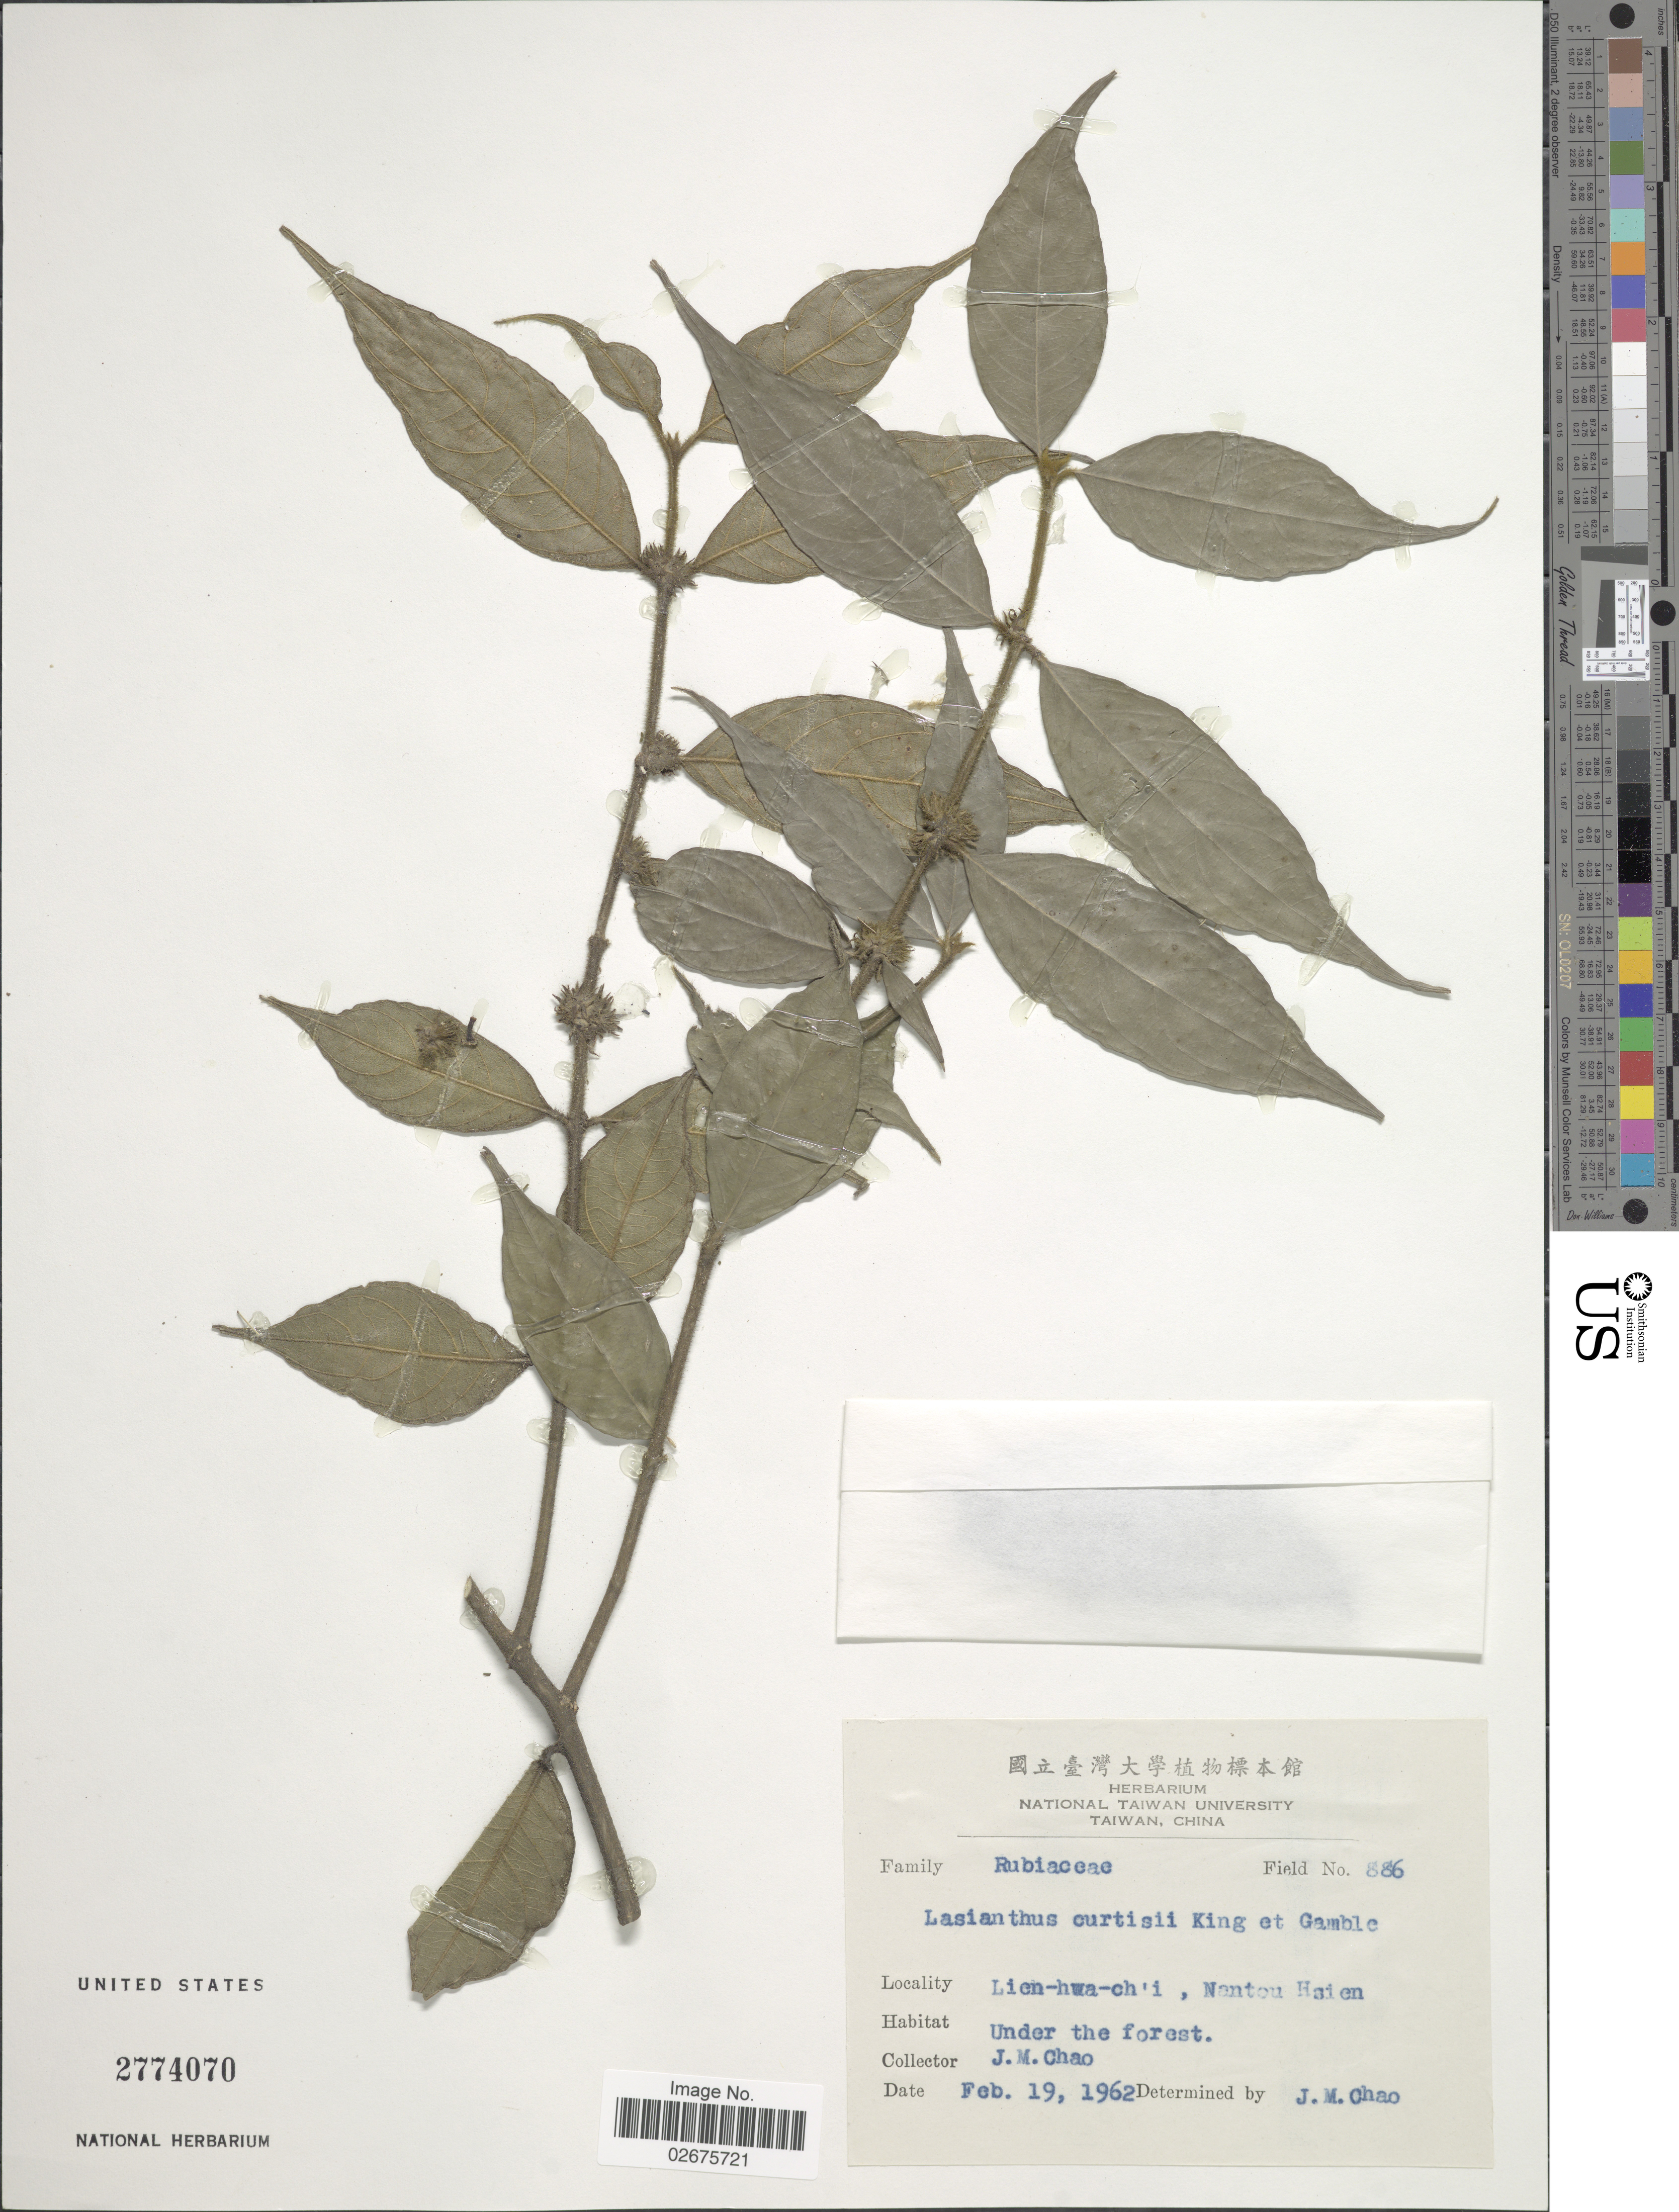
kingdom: Plantae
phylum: Tracheophyta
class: Magnoliopsida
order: Gentianales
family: Rubiaceae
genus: Lasianthus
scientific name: Lasianthus curtisii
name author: King & Gamble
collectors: J. Chao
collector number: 886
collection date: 1962-02-19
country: Taiwan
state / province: Nantou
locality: Lien-hwa-ch' i, Nantou Hsien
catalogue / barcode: US 2774070